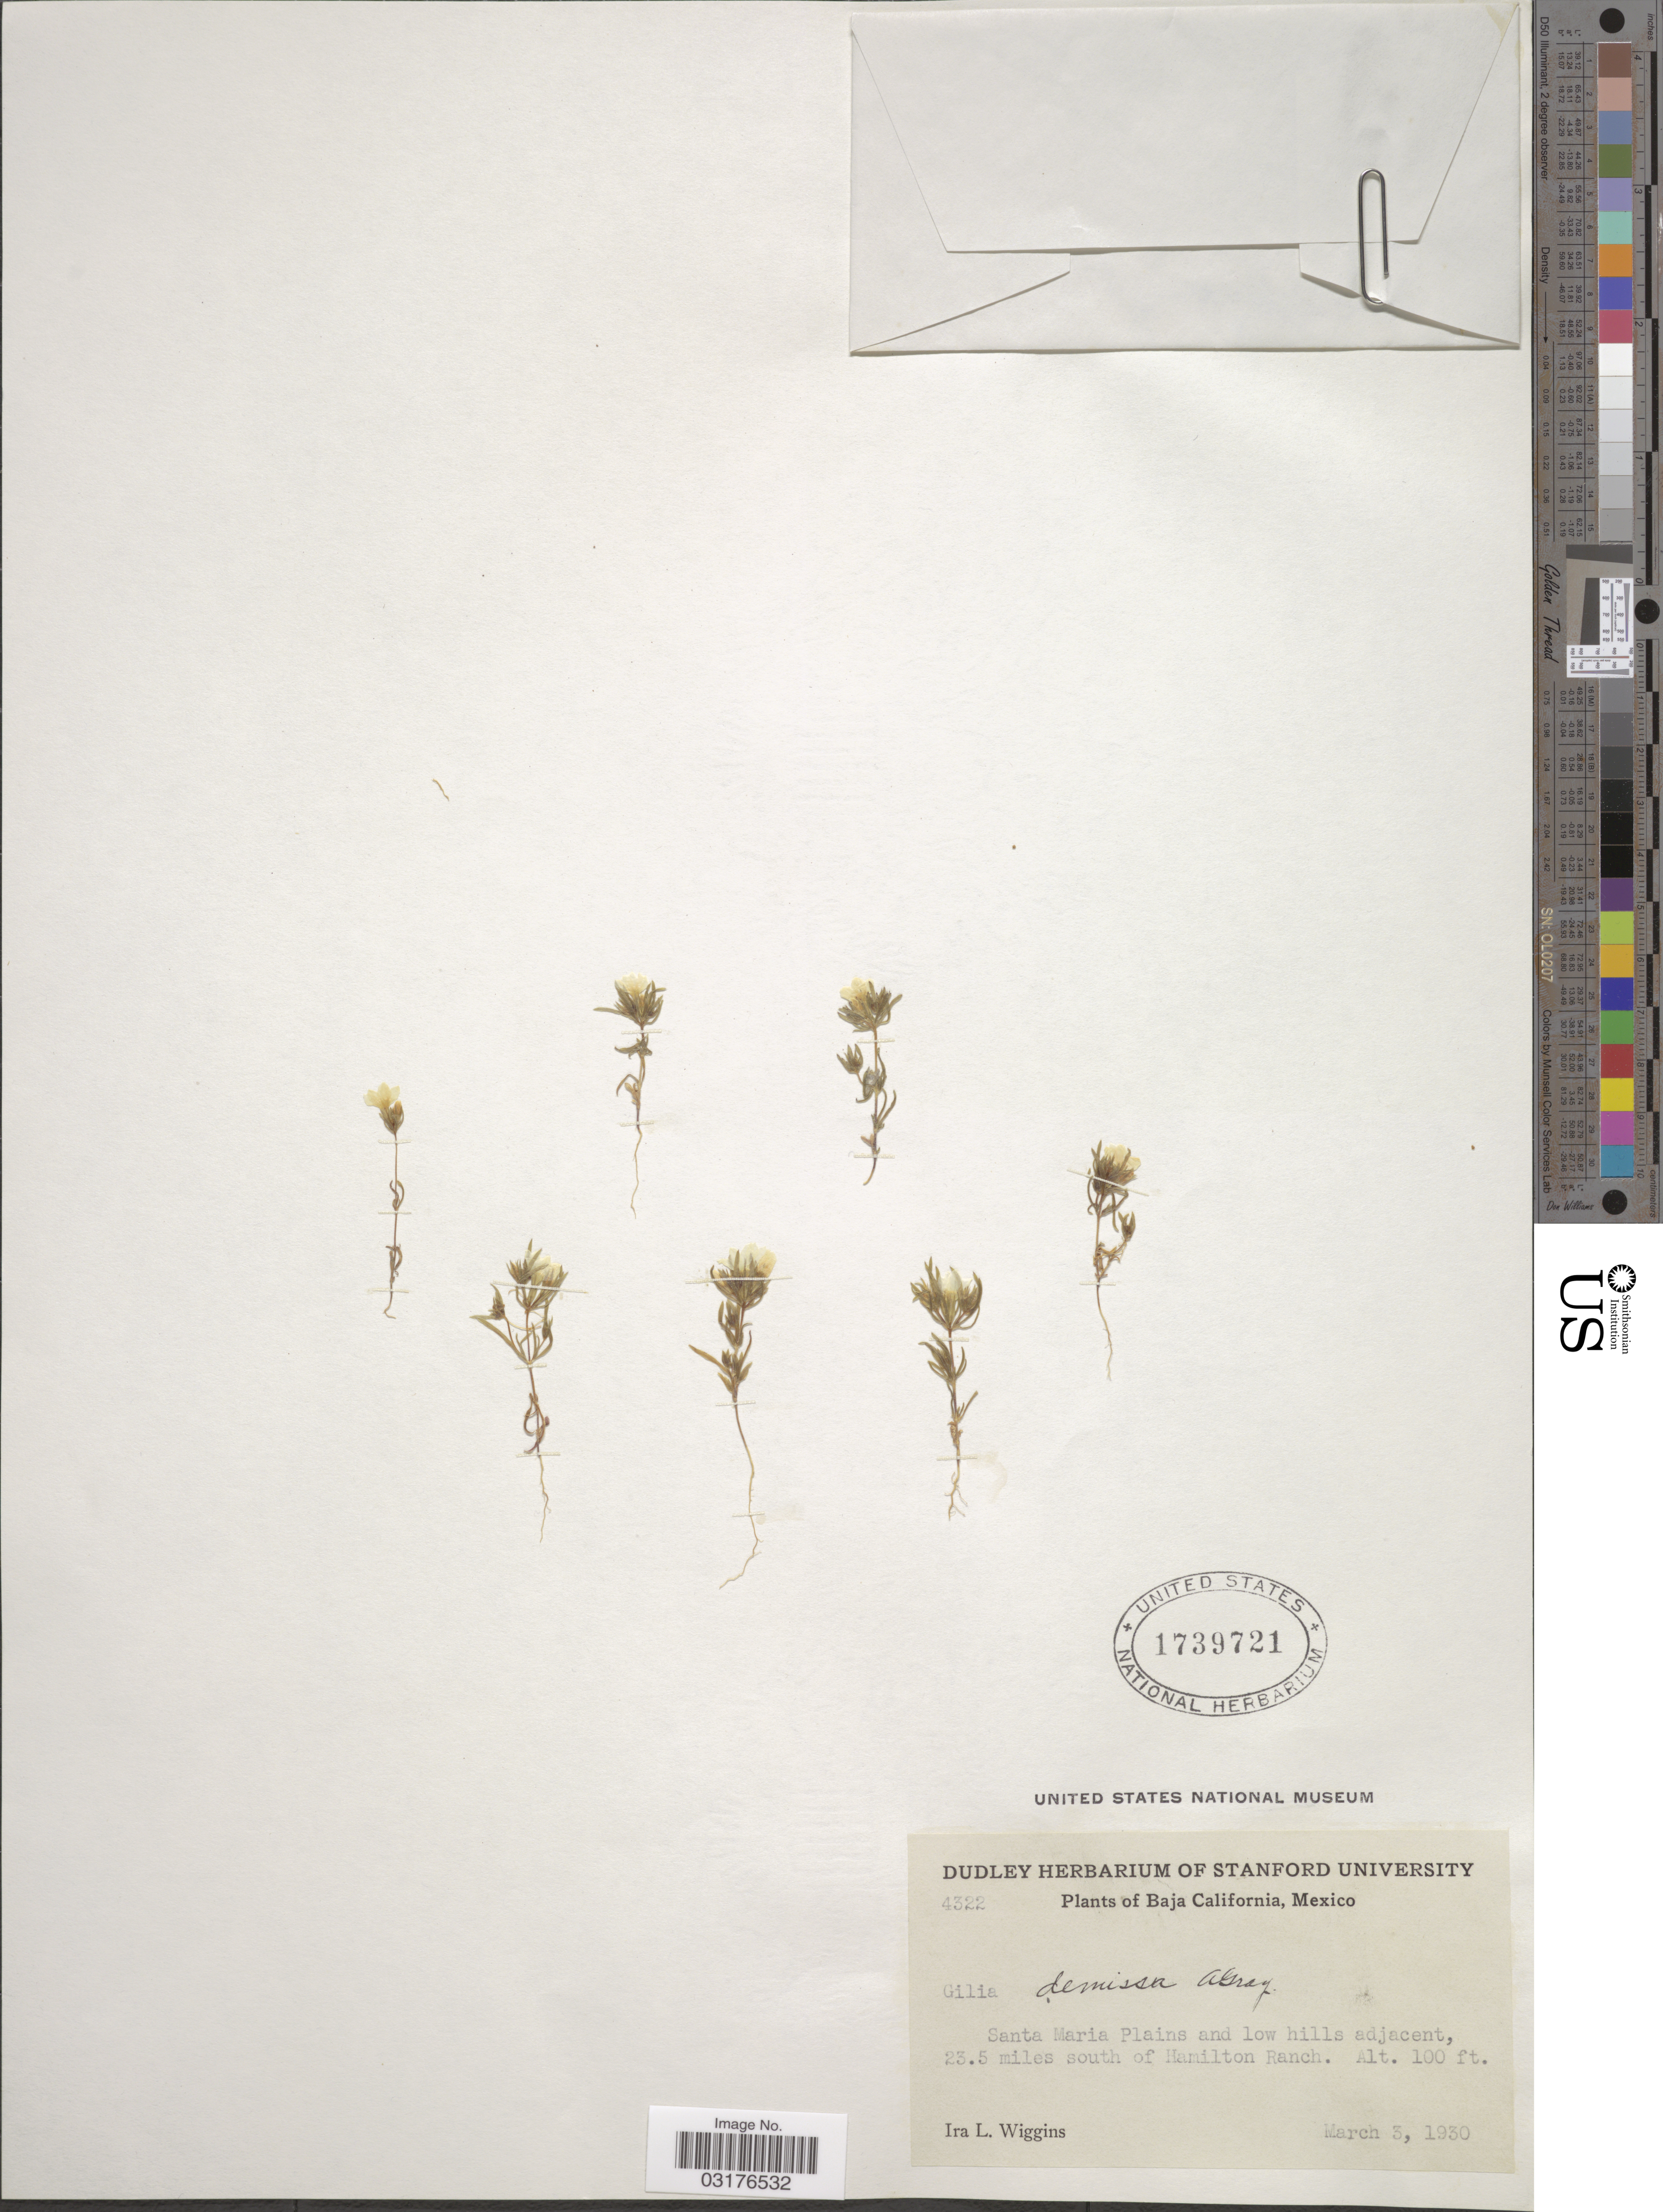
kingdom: Plantae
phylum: Tracheophyta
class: Magnoliopsida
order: Ericales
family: Polemoniaceae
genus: Linanthus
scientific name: Linanthus demissus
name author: (A. Gray) Greene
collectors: I. L. Wiggins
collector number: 4322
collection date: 1930-03-03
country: Mexico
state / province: Baja California Norte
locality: Santa Maria Plains and low hills adjacent, 23.5 miles south of Hamilton Ranch.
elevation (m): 30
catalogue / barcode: US 1739721